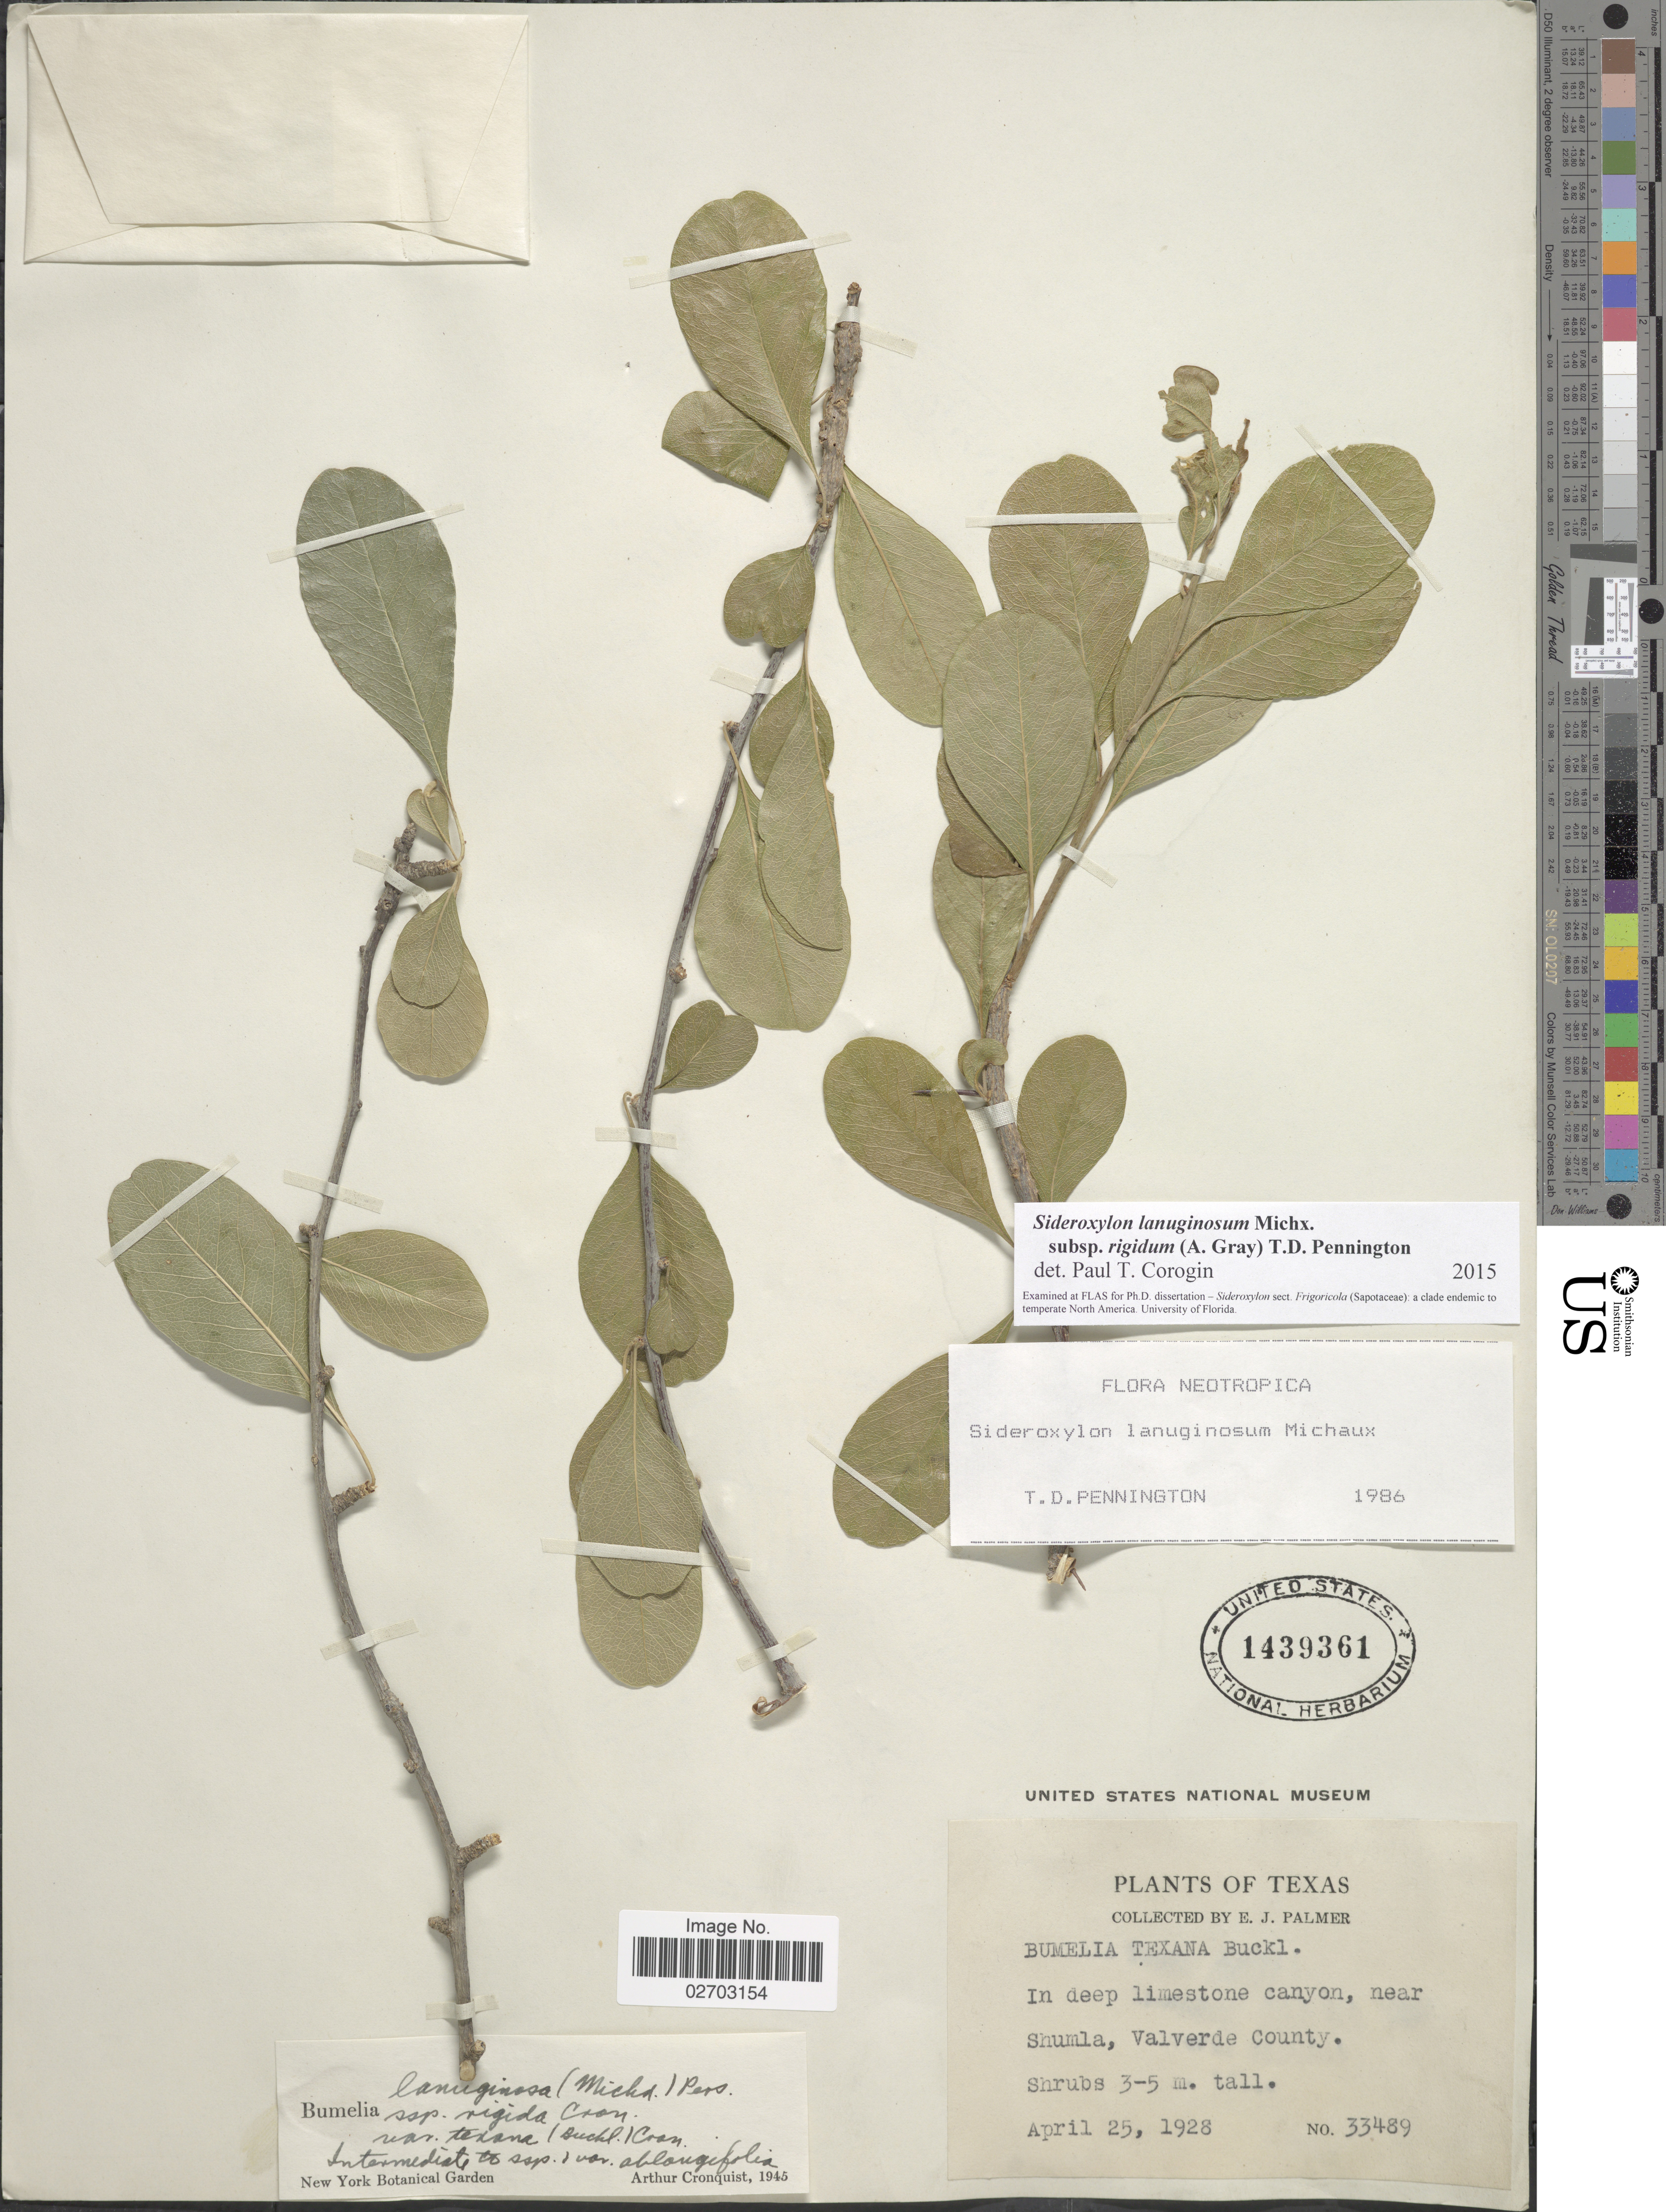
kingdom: Plantae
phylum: Tracheophyta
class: Magnoliopsida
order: Ericales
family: Sapotaceae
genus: Sideroxylon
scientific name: Sideroxylon lanuginosum subsp. rigidum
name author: (A. Gray) T.D. Penn.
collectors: E. J. Palmer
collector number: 33489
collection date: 1928-04-25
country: United States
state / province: Texas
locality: In deep limestone canyon, near Shumla, Valverde County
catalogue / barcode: US 1439361